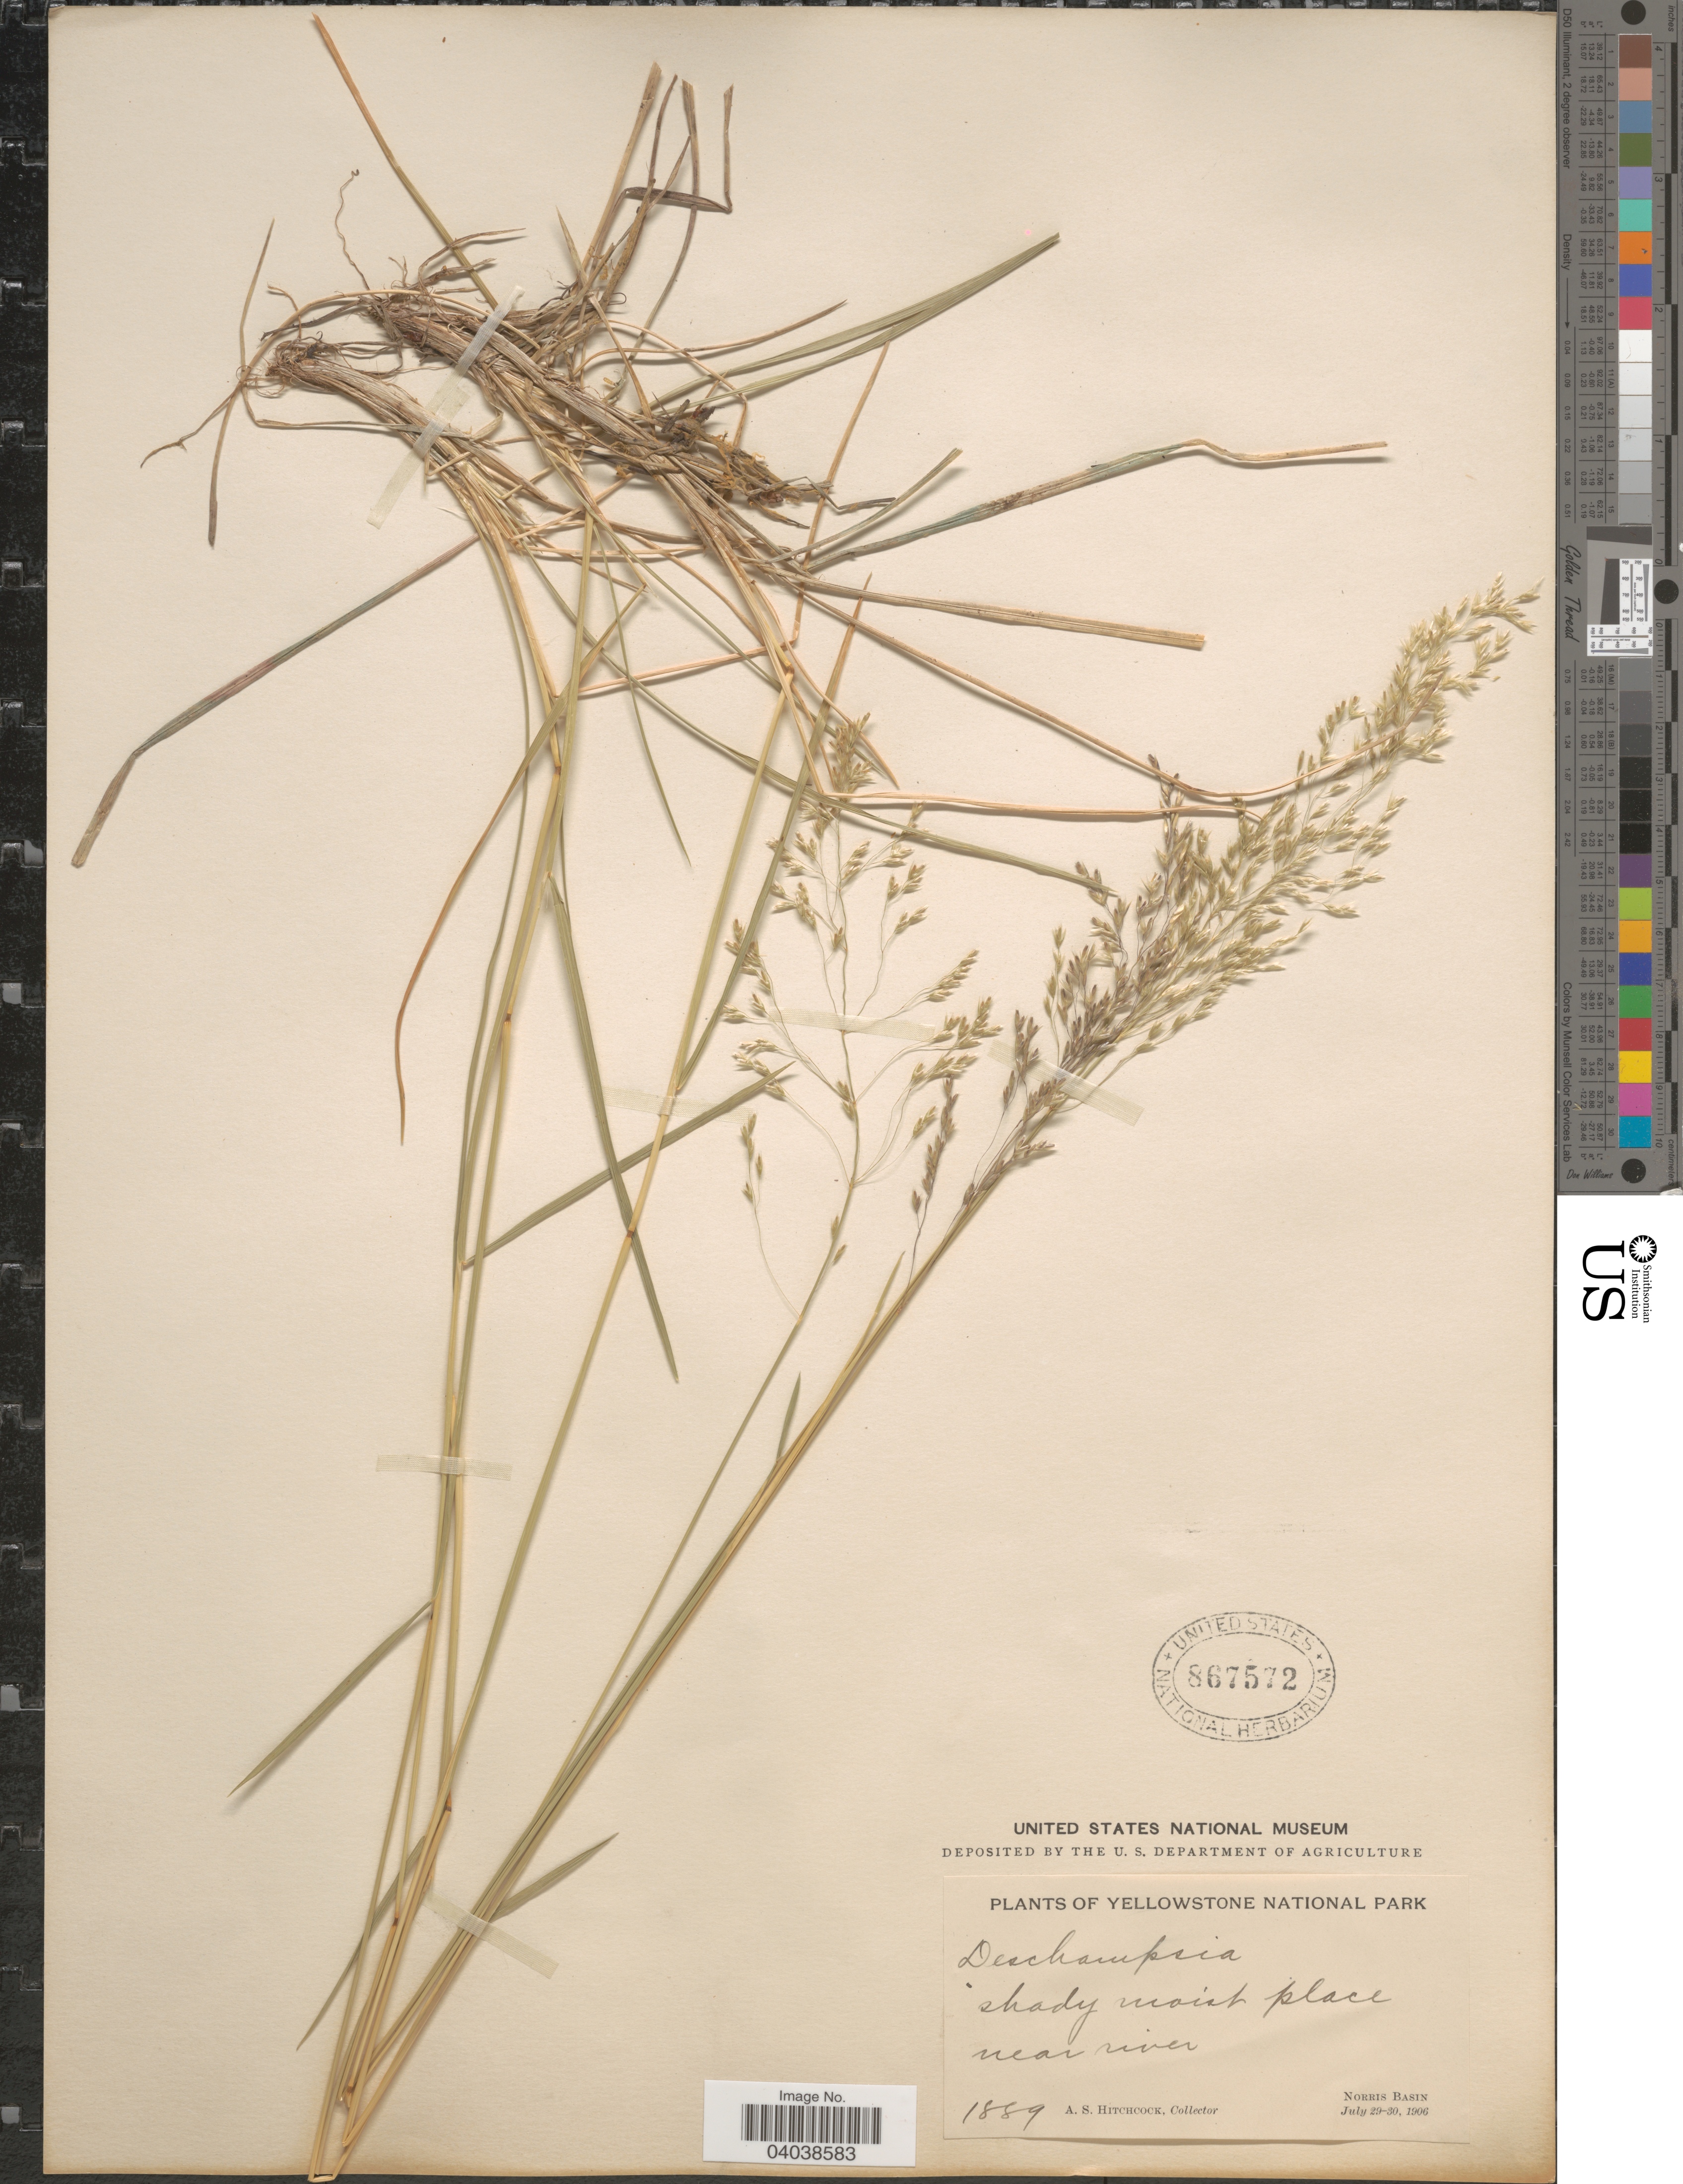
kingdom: Plantae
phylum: Tracheophyta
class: Liliopsida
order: Poales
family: Poaceae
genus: Deschampsia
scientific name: Deschampsia cespitosa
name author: (L.) P. Beauv.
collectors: A. S. Hitchcock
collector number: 1889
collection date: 1906-07-29/1906-07-30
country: United States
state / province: Wyoming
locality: Yellowstone National Park. Shady moist place near river. Norris Basin.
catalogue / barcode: US 867572